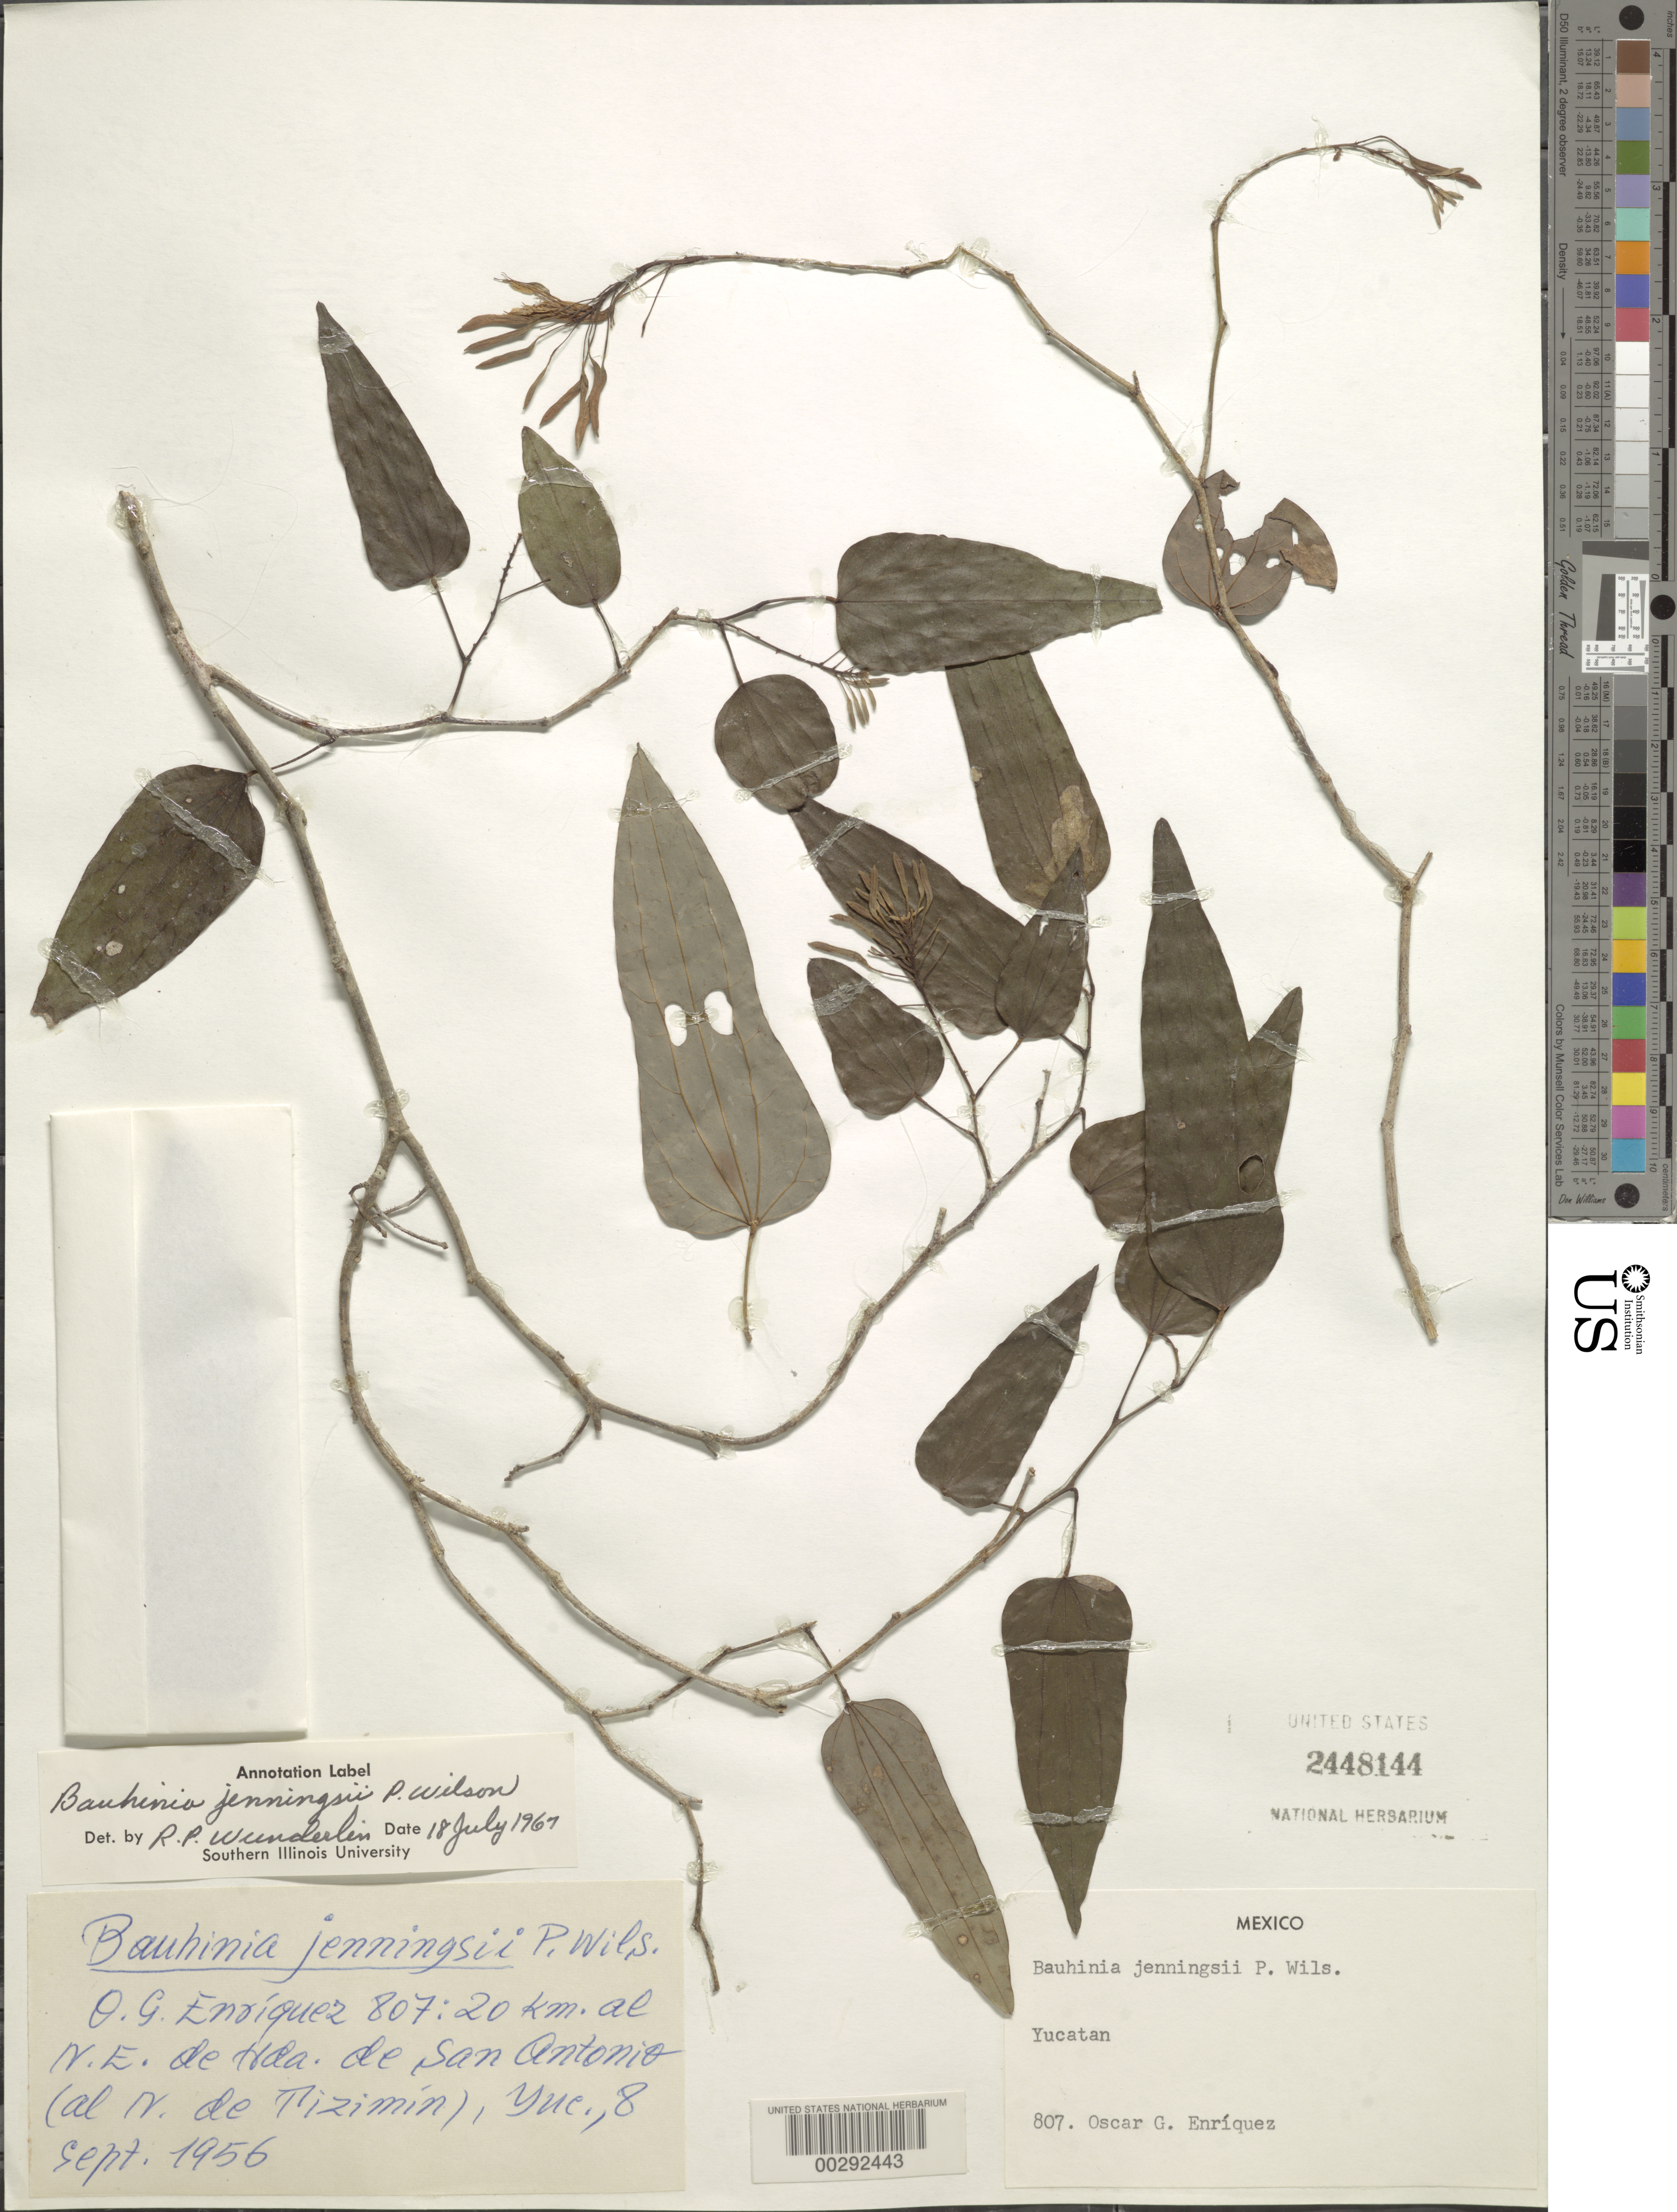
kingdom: Plantae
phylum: Tracheophyta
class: Magnoliopsida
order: Fabales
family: Fabaceae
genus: Bauhinia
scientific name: Bauhinia jenningsii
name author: Paul G. Wilson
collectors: O. Enriquez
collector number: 807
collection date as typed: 08 Sep 1956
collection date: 1956-09-08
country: Mexico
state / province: Yucatán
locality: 20 km NE of Hda. de San Antonio (N of Tizimin)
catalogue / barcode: US 2448144